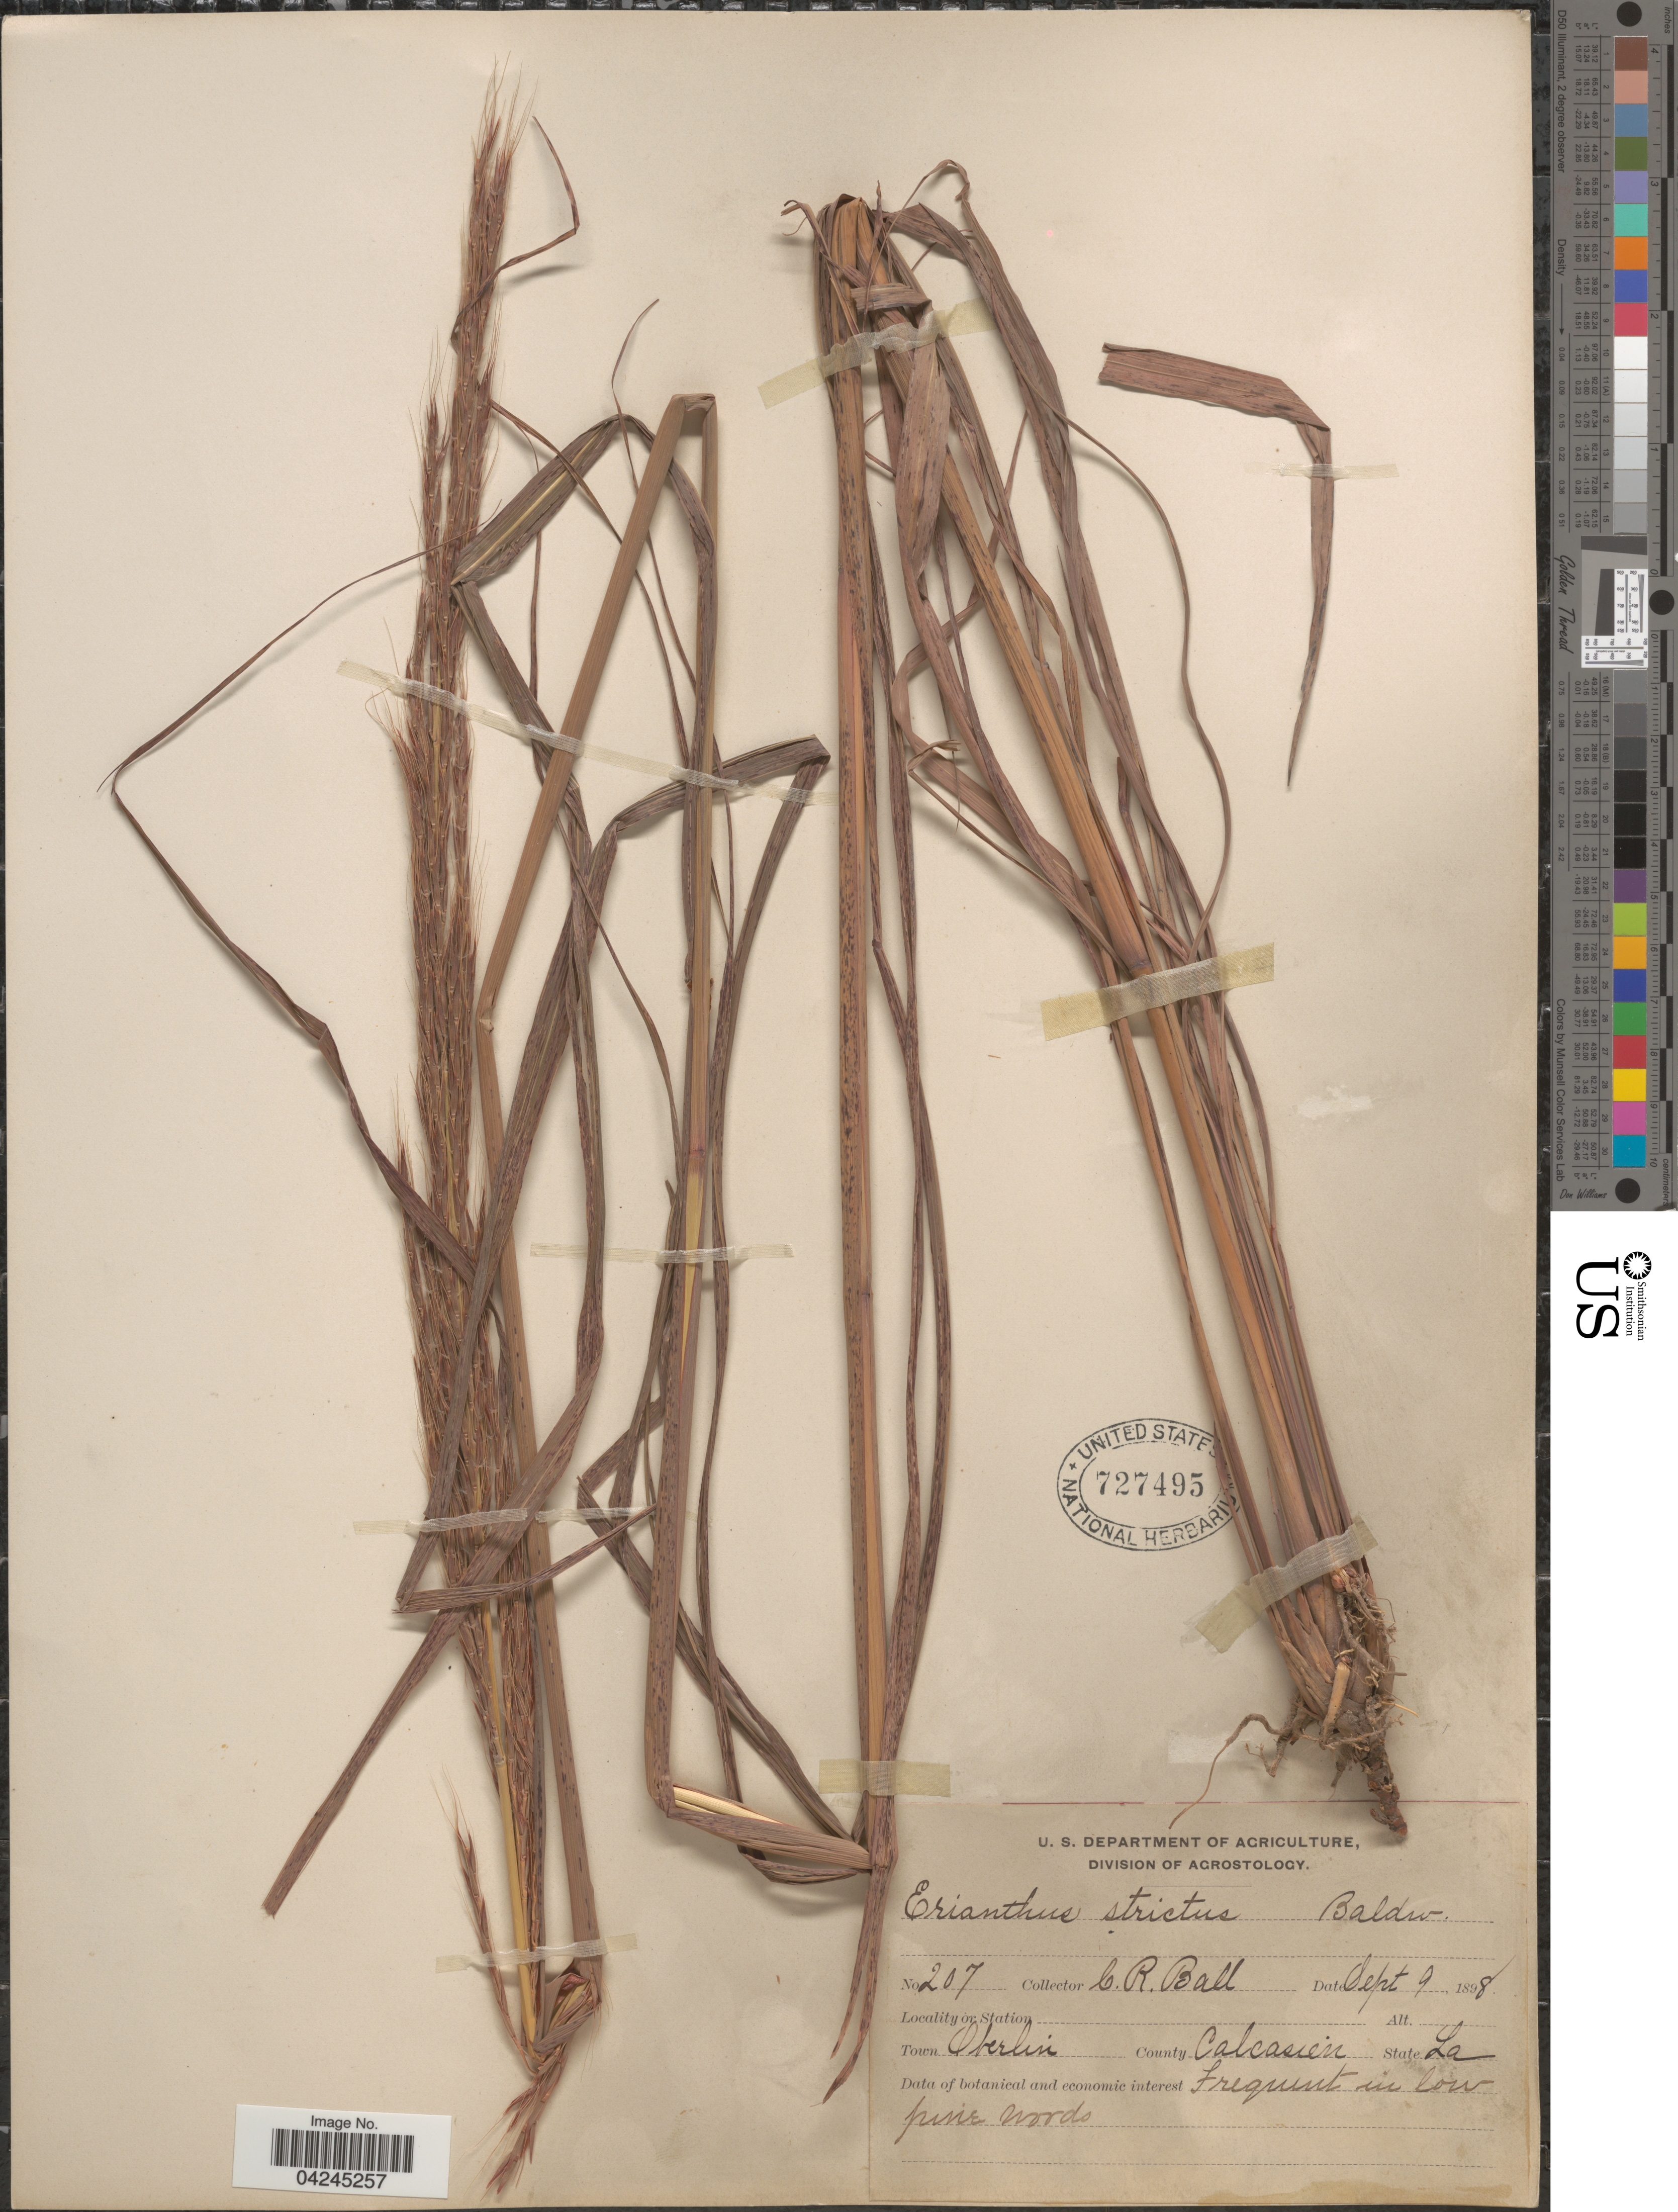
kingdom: Plantae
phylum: Tracheophyta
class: Liliopsida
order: Poales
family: Poaceae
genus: Erianthus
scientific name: Erianthus strictus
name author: Baldwin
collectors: C. R. Ball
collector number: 207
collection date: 1898-09-09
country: United States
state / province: Louisiana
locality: Town Oberlin. County Calcasieu.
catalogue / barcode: US 727495